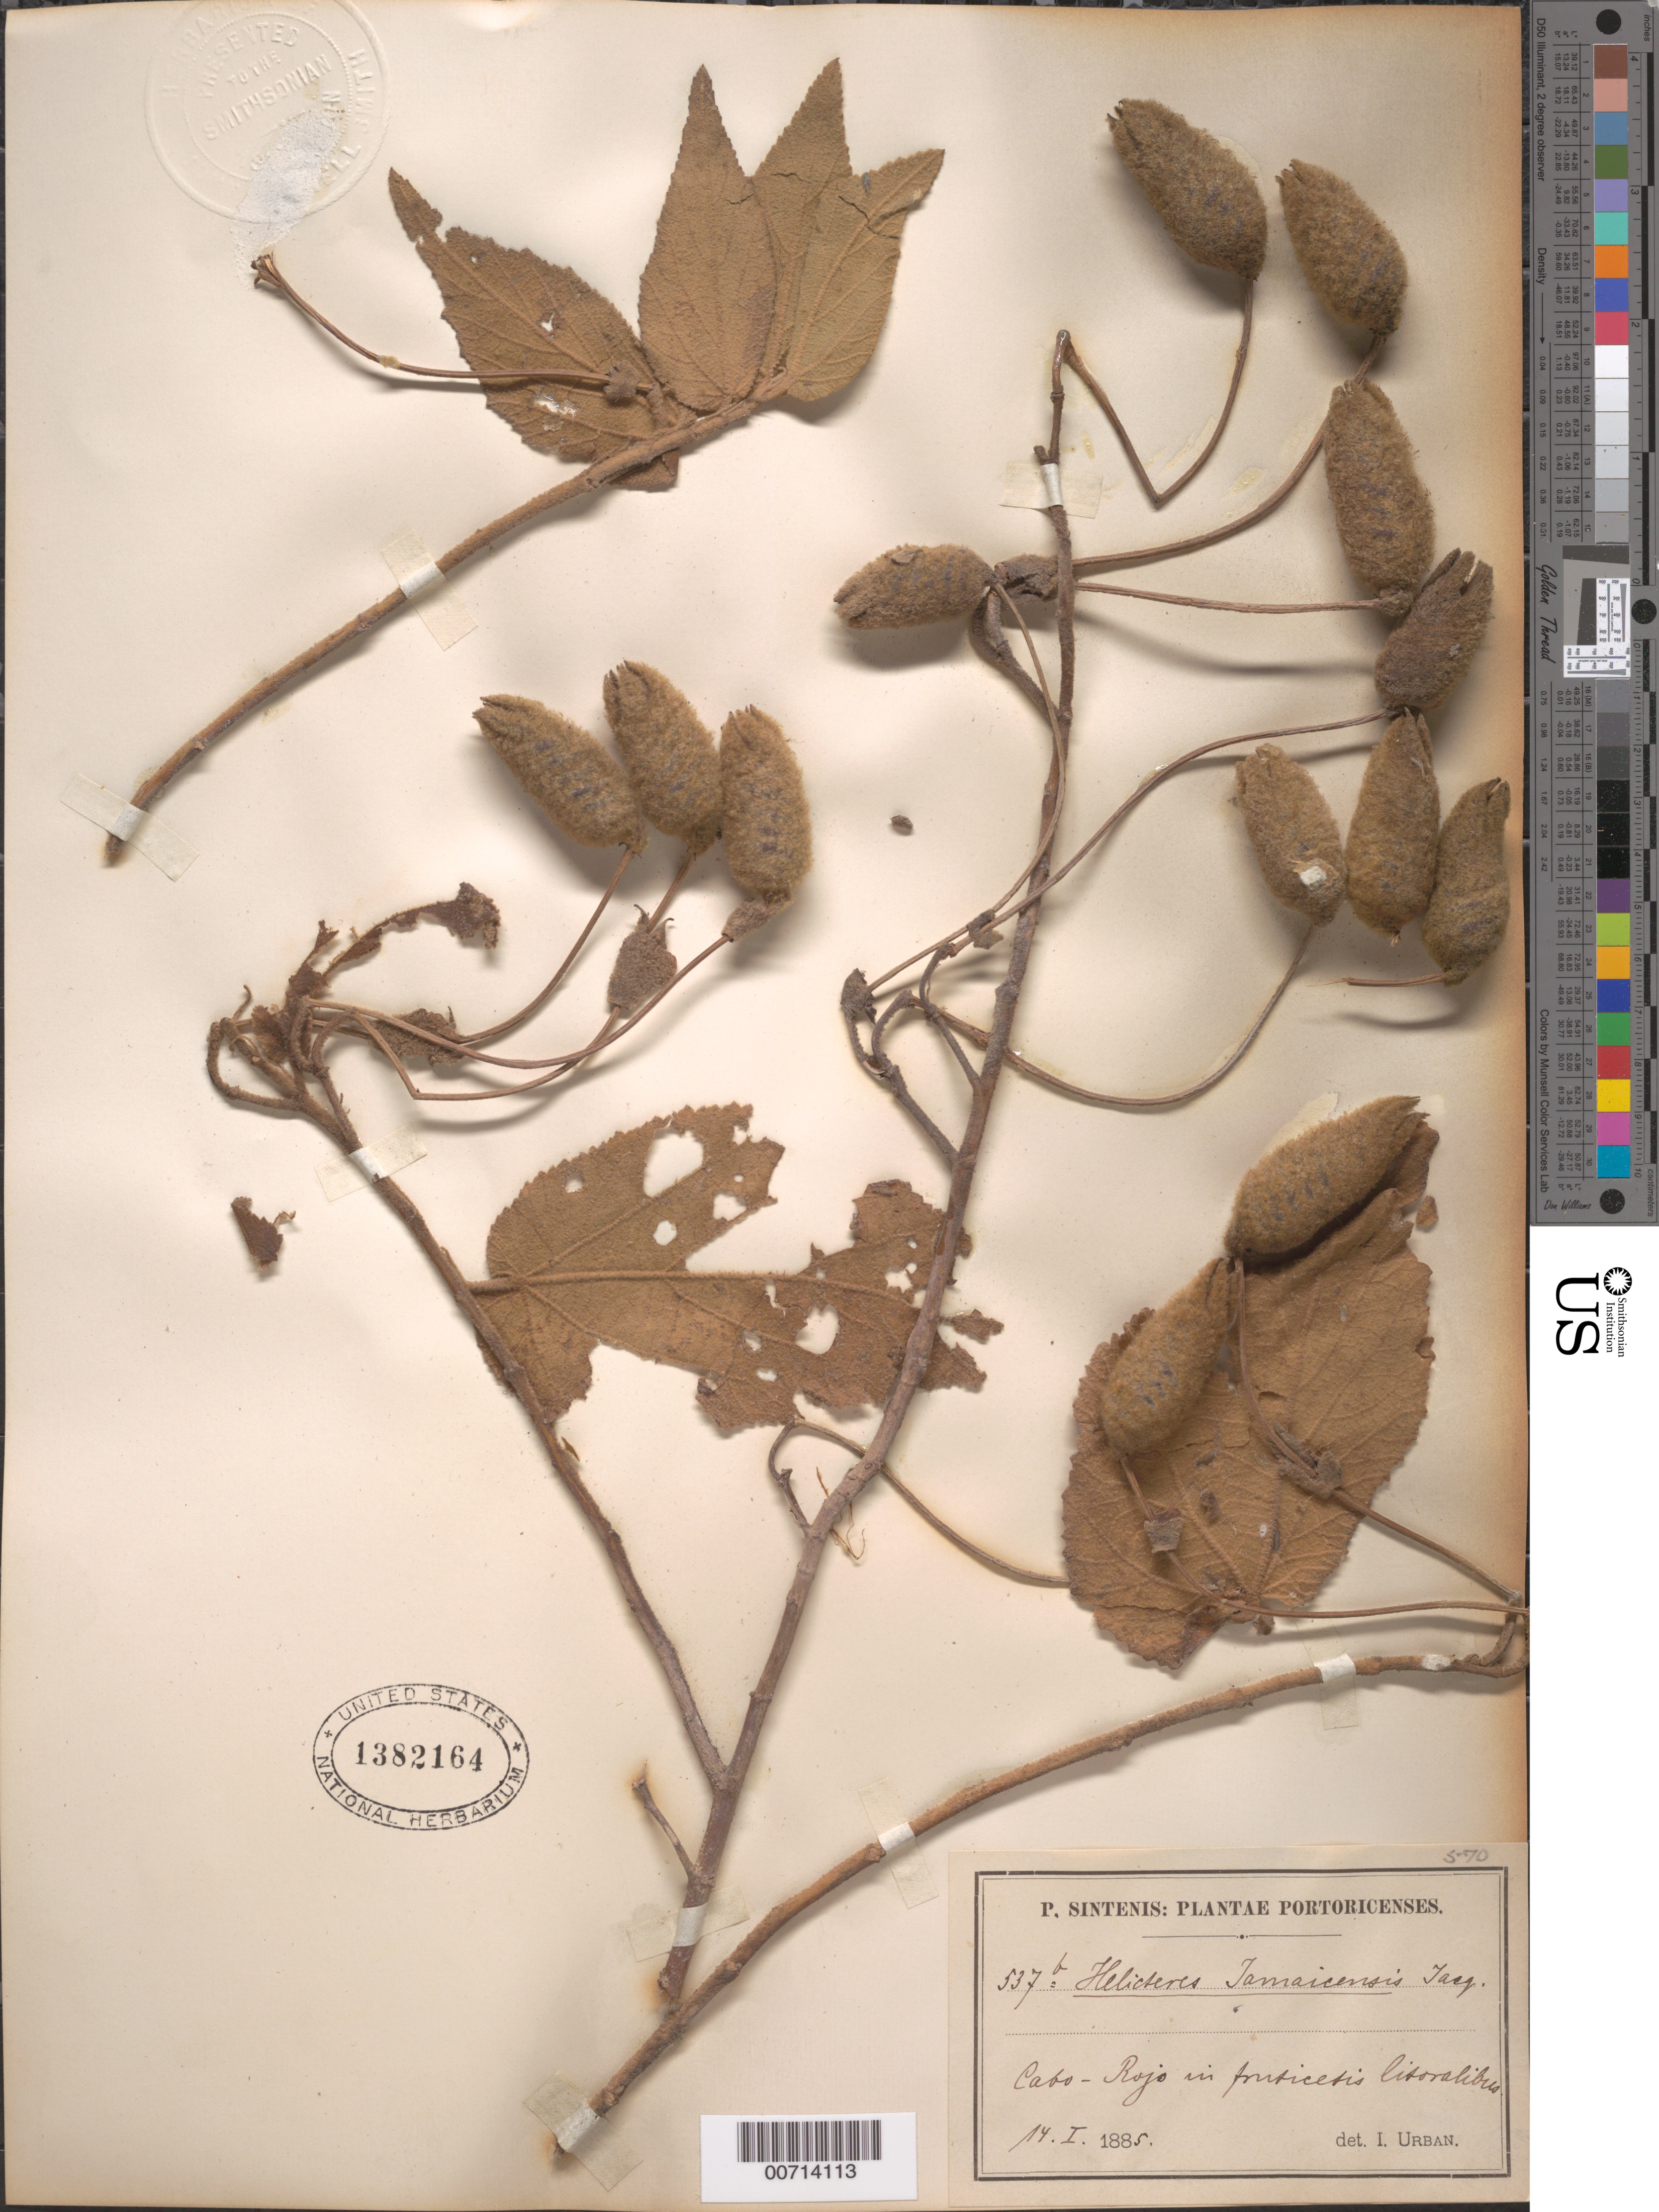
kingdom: Plantae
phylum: Tracheophyta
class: Magnoliopsida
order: Malvales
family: Malvaceae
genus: Helicteres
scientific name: Helicteres jamaicensis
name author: Jacq.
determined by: Urban, Ignatz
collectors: P. Sintenis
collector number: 537b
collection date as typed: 14 Jan 1885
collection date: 1885-01-14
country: Puerto Rico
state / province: Cabo Rojo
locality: Cabo Rojo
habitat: In fruticetis litoralibus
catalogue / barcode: US 1382164